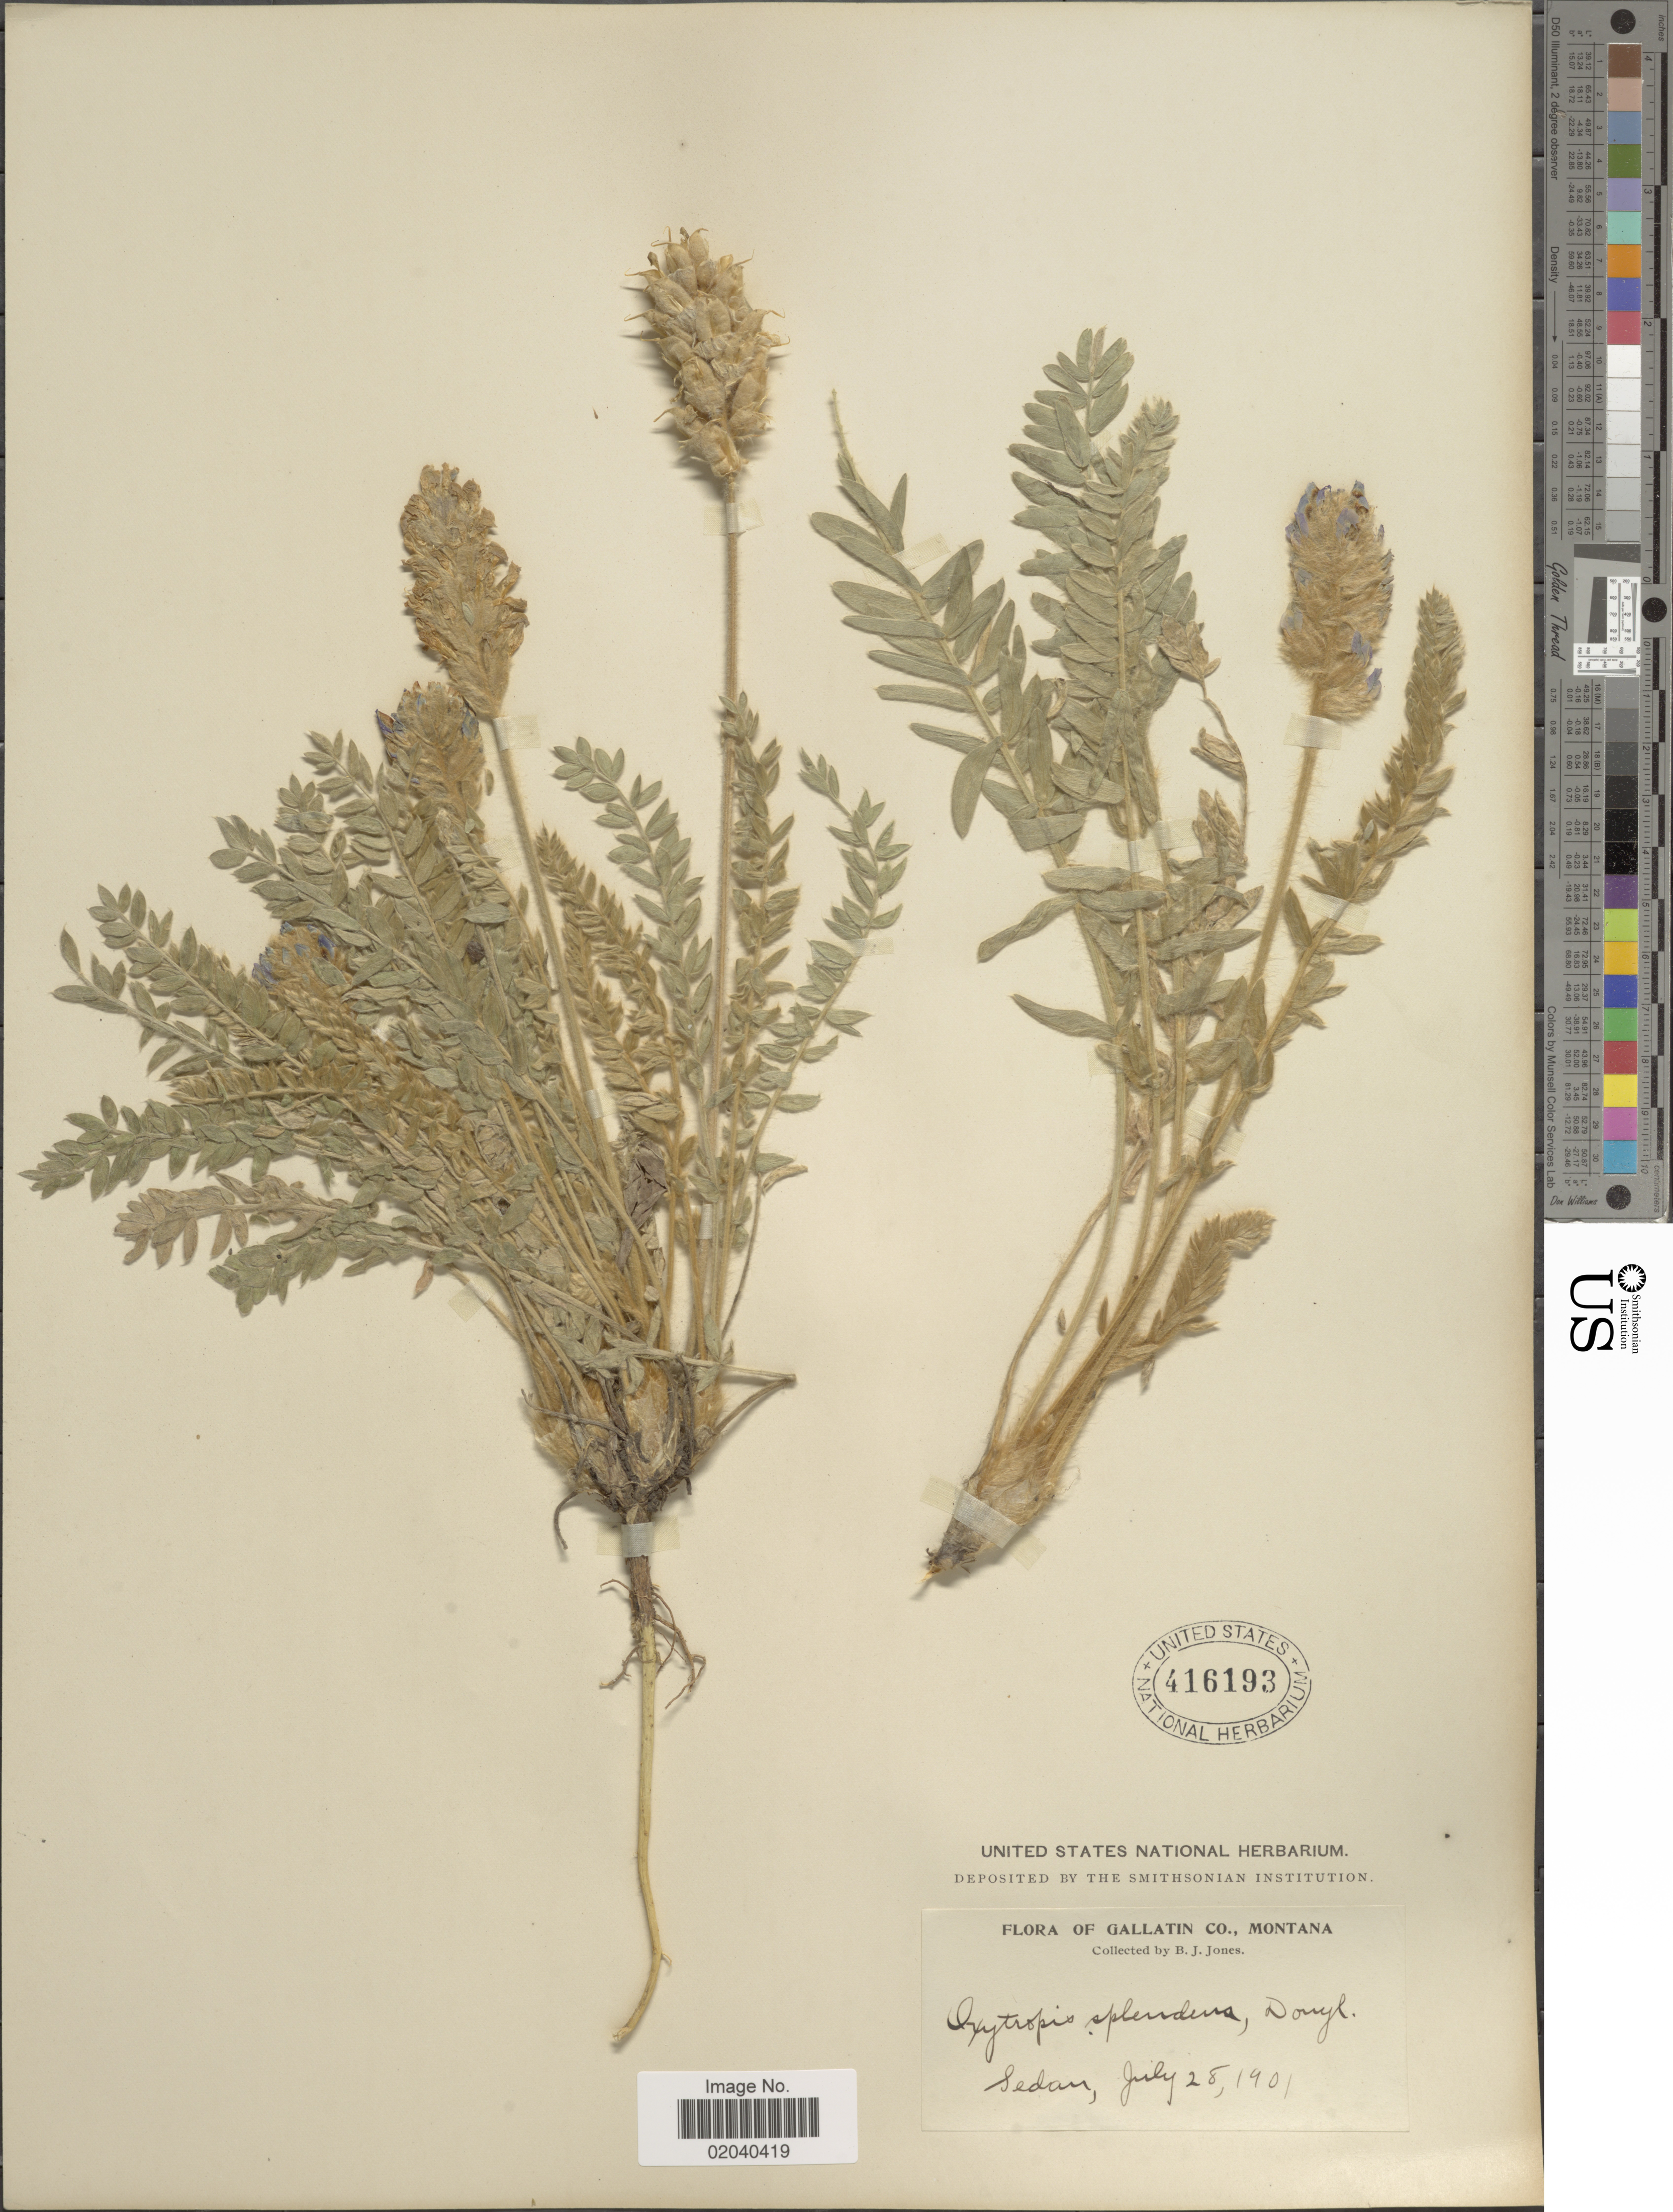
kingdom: Plantae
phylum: Tracheophyta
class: Magnoliopsida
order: Fabales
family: Fabaceae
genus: Oxytropis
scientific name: Oxytropis splendens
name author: Douglas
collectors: B. Jones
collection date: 1901-07-28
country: United States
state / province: Montana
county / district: Gallatin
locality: Sedan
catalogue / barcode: US 416193